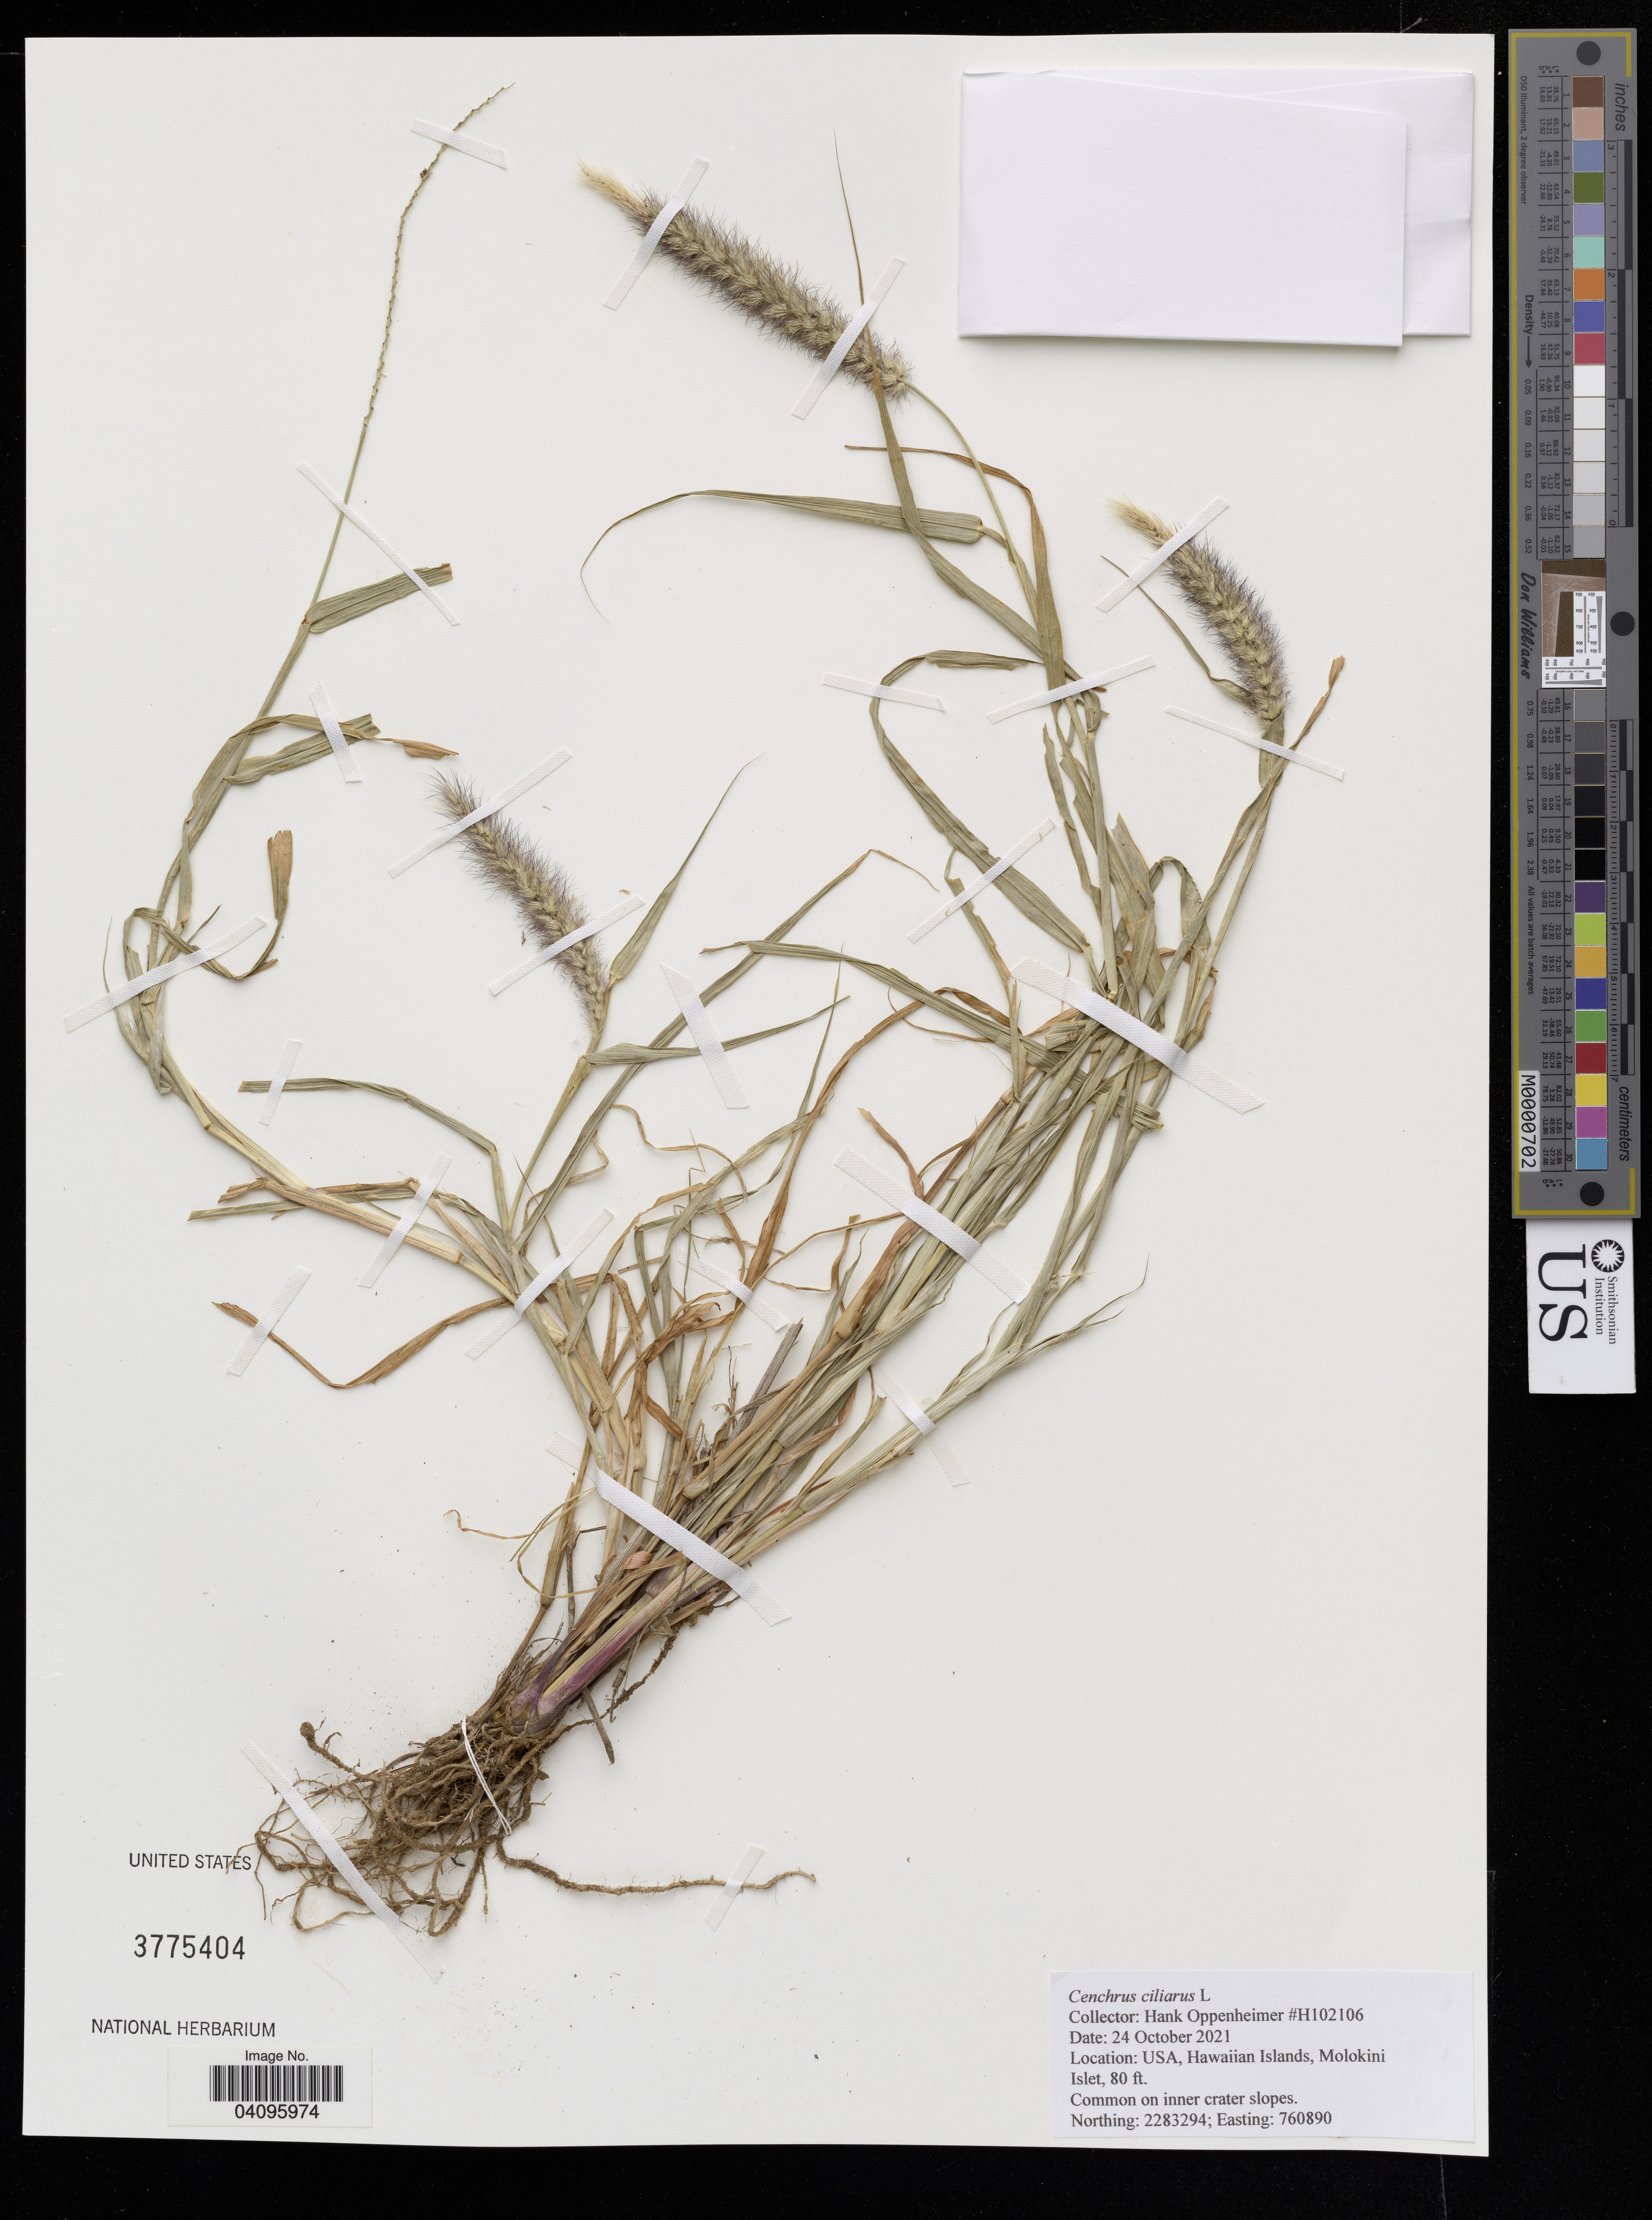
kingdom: Plantae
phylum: Tracheophyta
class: Liliopsida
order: Poales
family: Poaceae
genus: Cenchrus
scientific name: Cenchrus ciliaris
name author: L.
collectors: H. Oppenheimer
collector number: H102106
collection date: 2021-10-24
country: United States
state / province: Hawaii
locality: Molokini Islet.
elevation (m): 24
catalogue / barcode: US 3775404